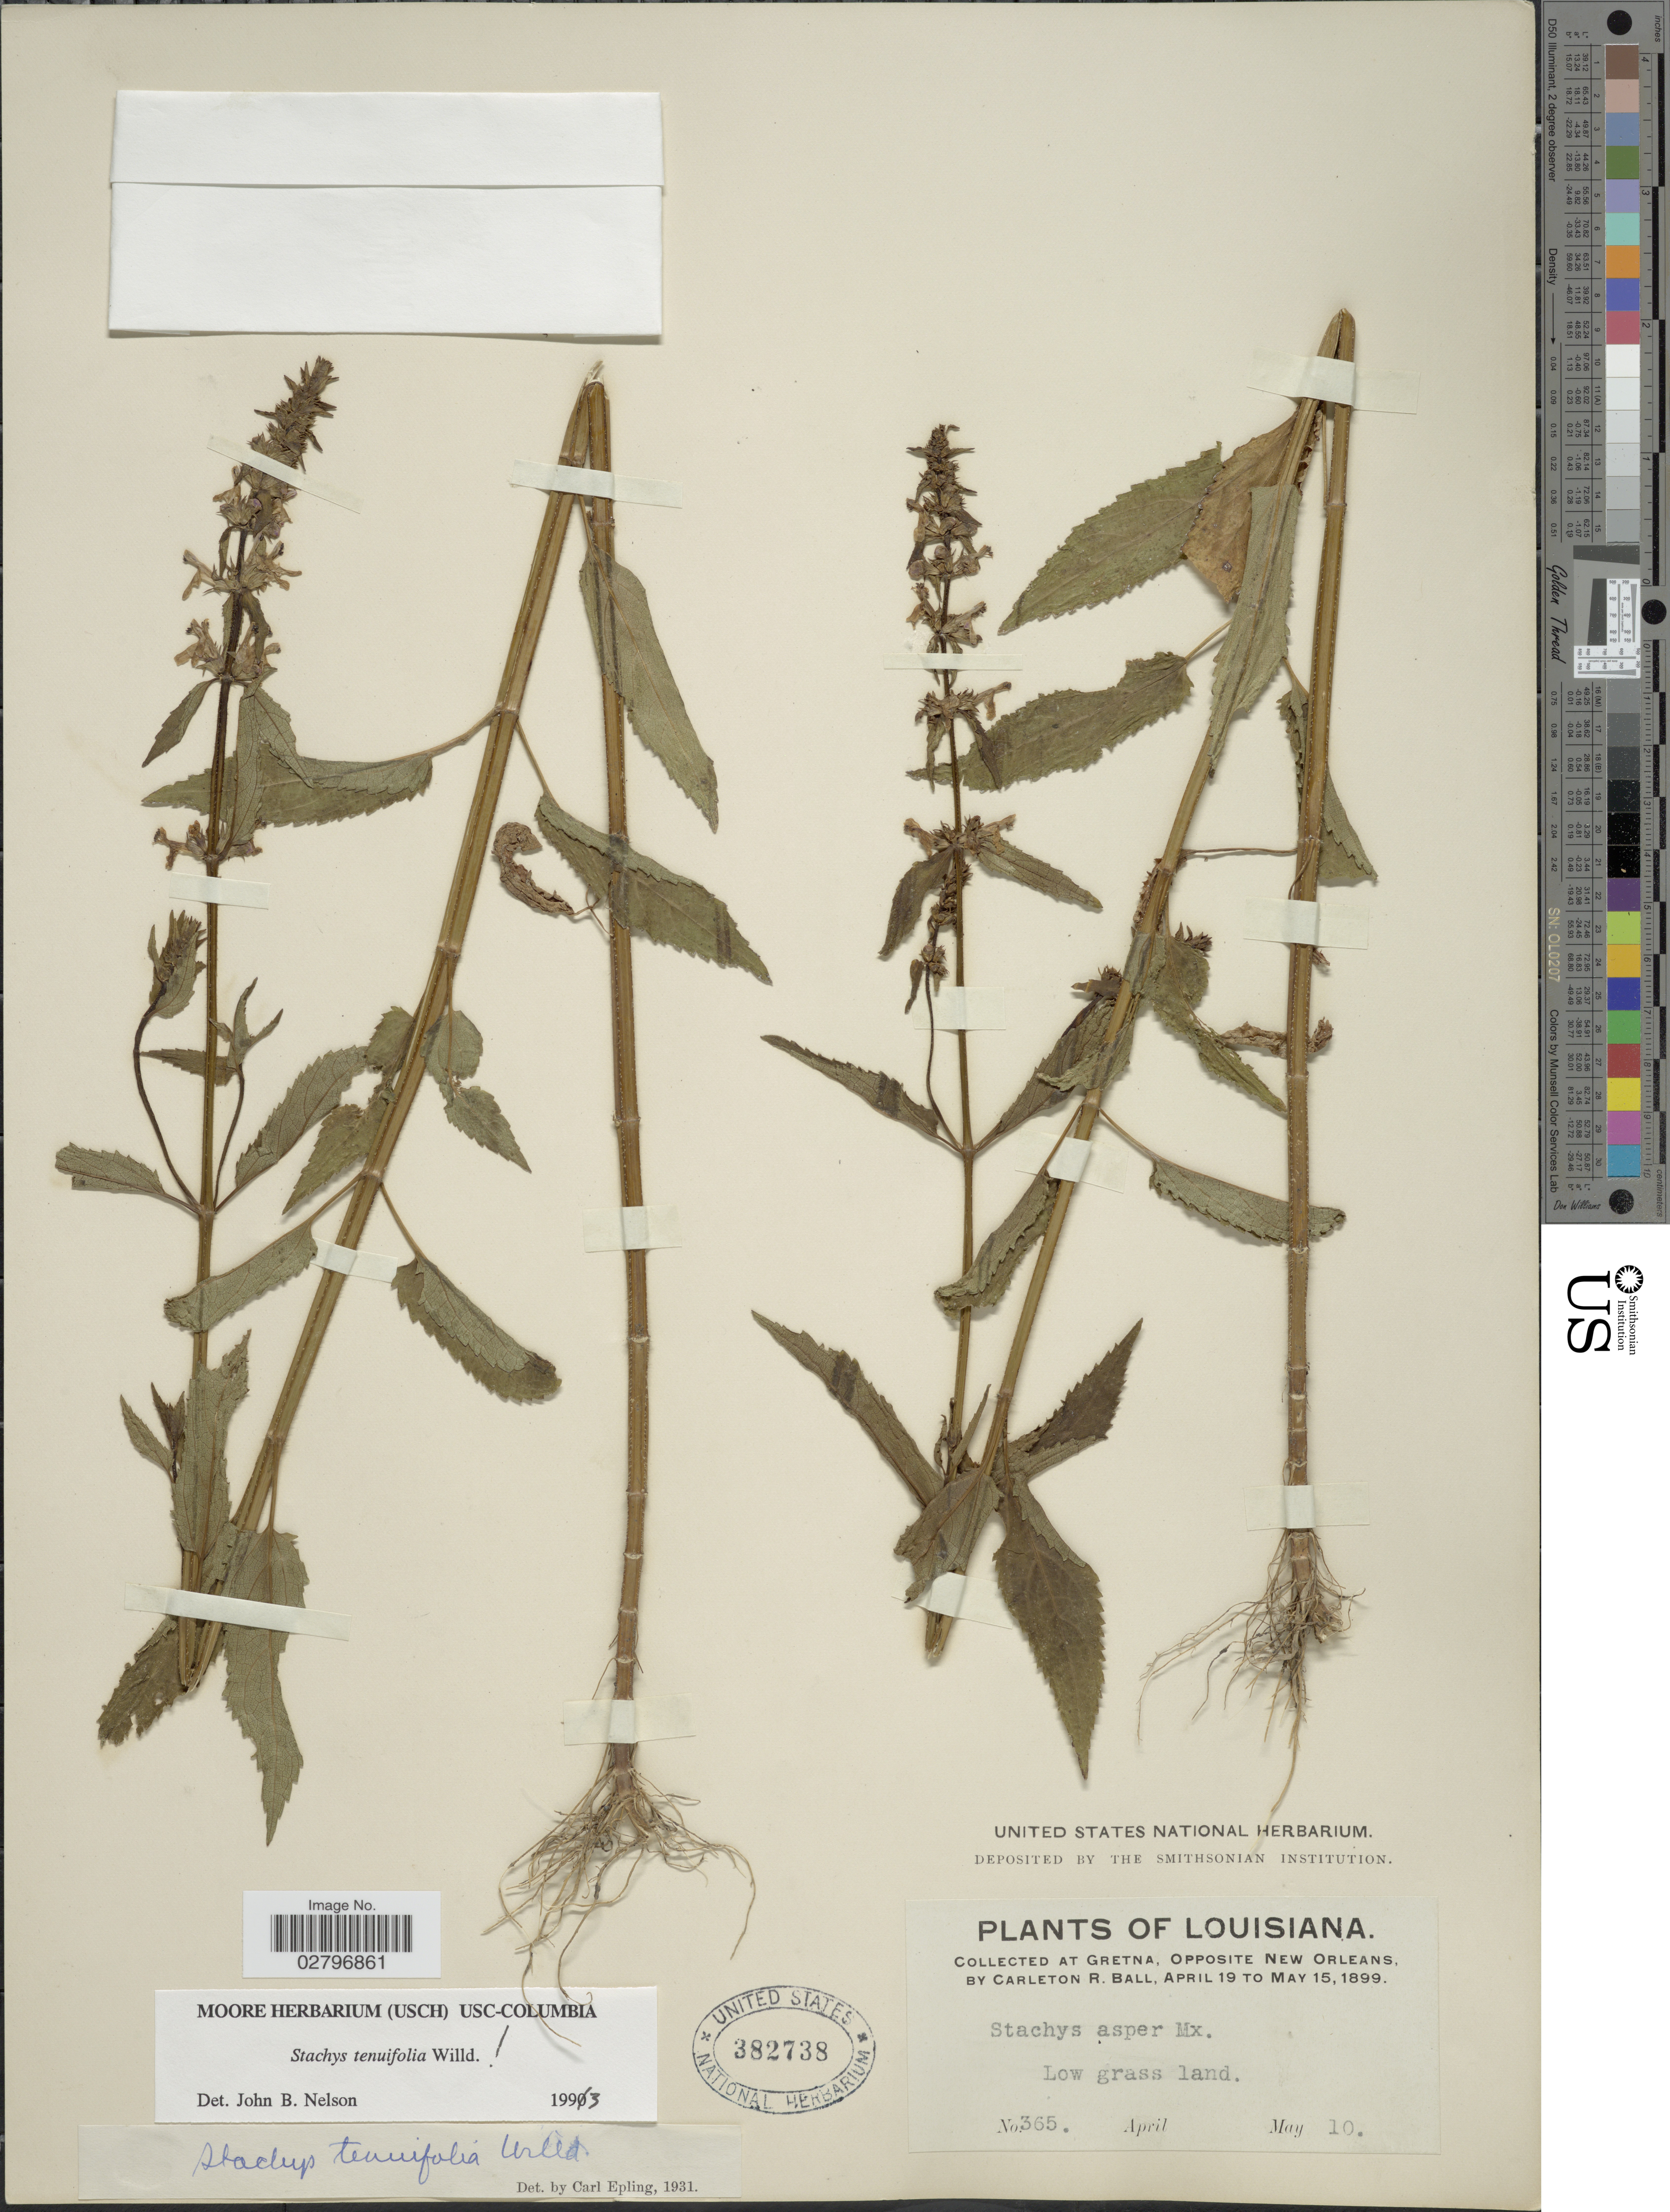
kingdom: Plantae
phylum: Tracheophyta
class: Magnoliopsida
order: Lamiales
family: Lamiaceae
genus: Stachys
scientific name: Stachys tenuifolia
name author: Willd.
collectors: C. R. Ball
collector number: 365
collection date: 1899-05-10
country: United States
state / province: Louisiana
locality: At Gretna, opposite New Orleans, Low grass land.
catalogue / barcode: US 382738